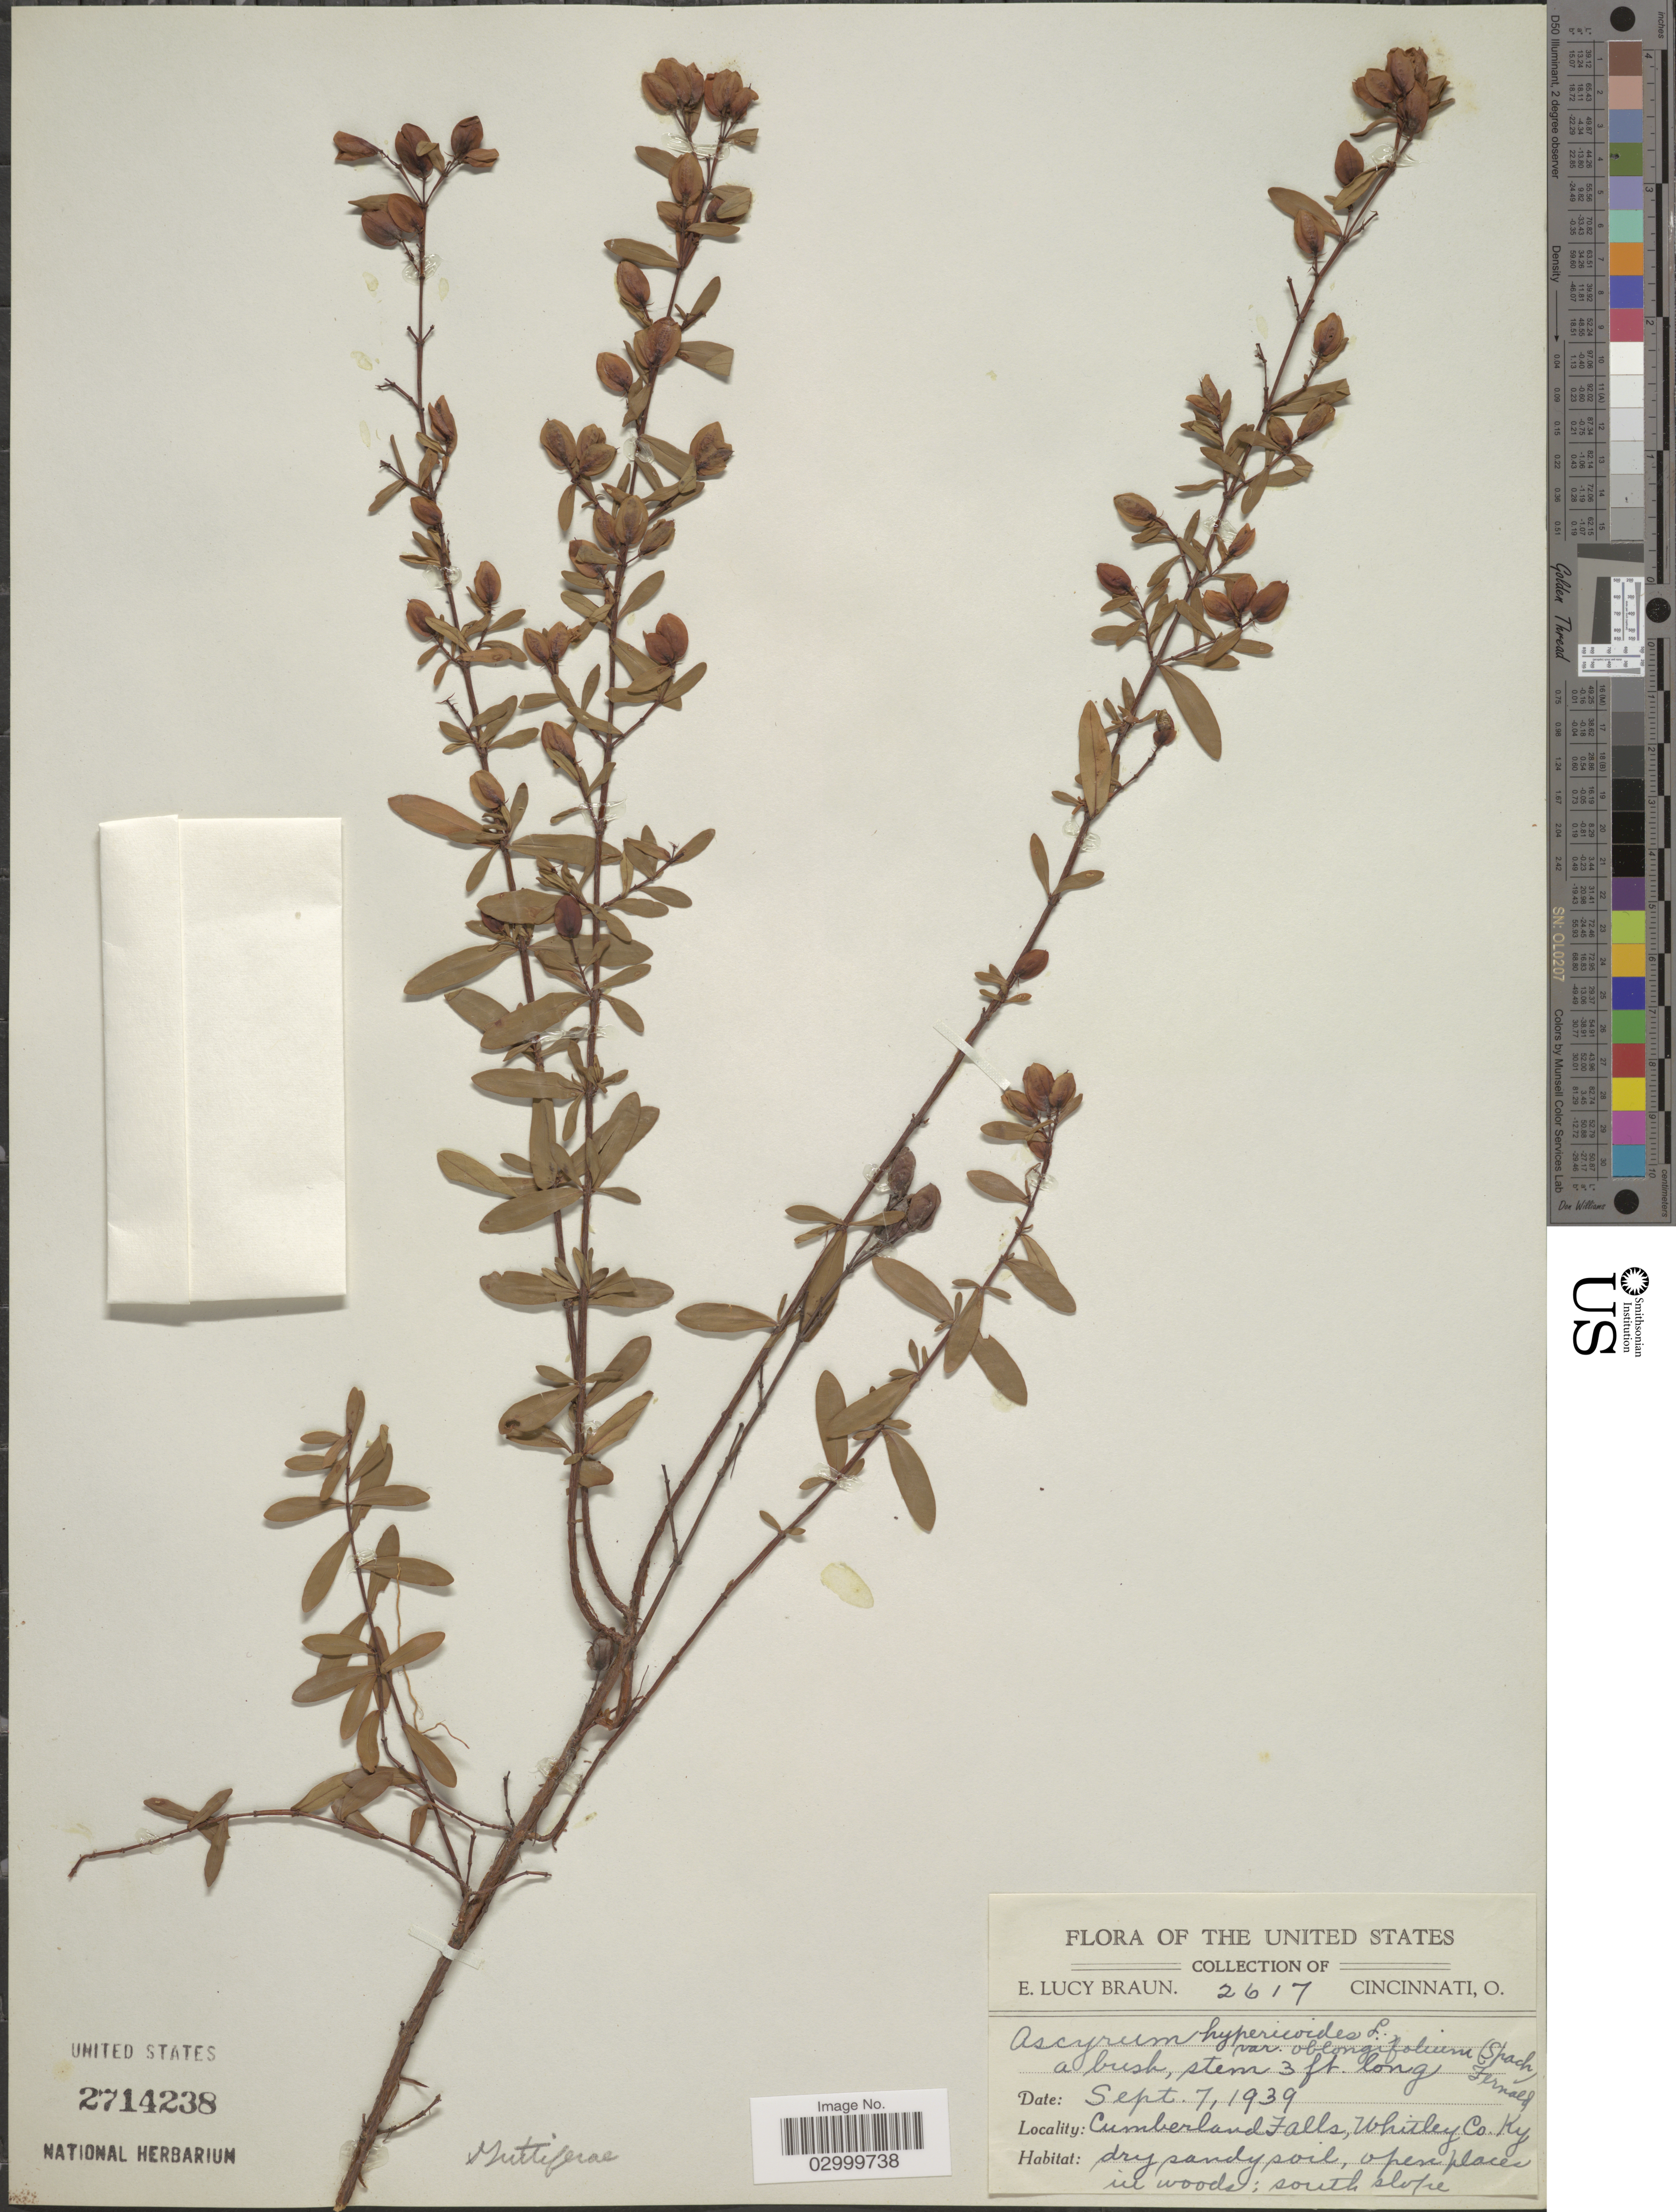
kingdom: Plantae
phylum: Tracheophyta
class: Magnoliopsida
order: Malpighiales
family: Hypericaceae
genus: Hypericum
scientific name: Hypericum stragulum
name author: W.P. Adams & N. Robson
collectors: E. L. Braun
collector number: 2617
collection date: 1939-09-07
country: United States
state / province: Kentucky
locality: Cumberland Falls, Whitley Co.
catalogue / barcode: US 2714238